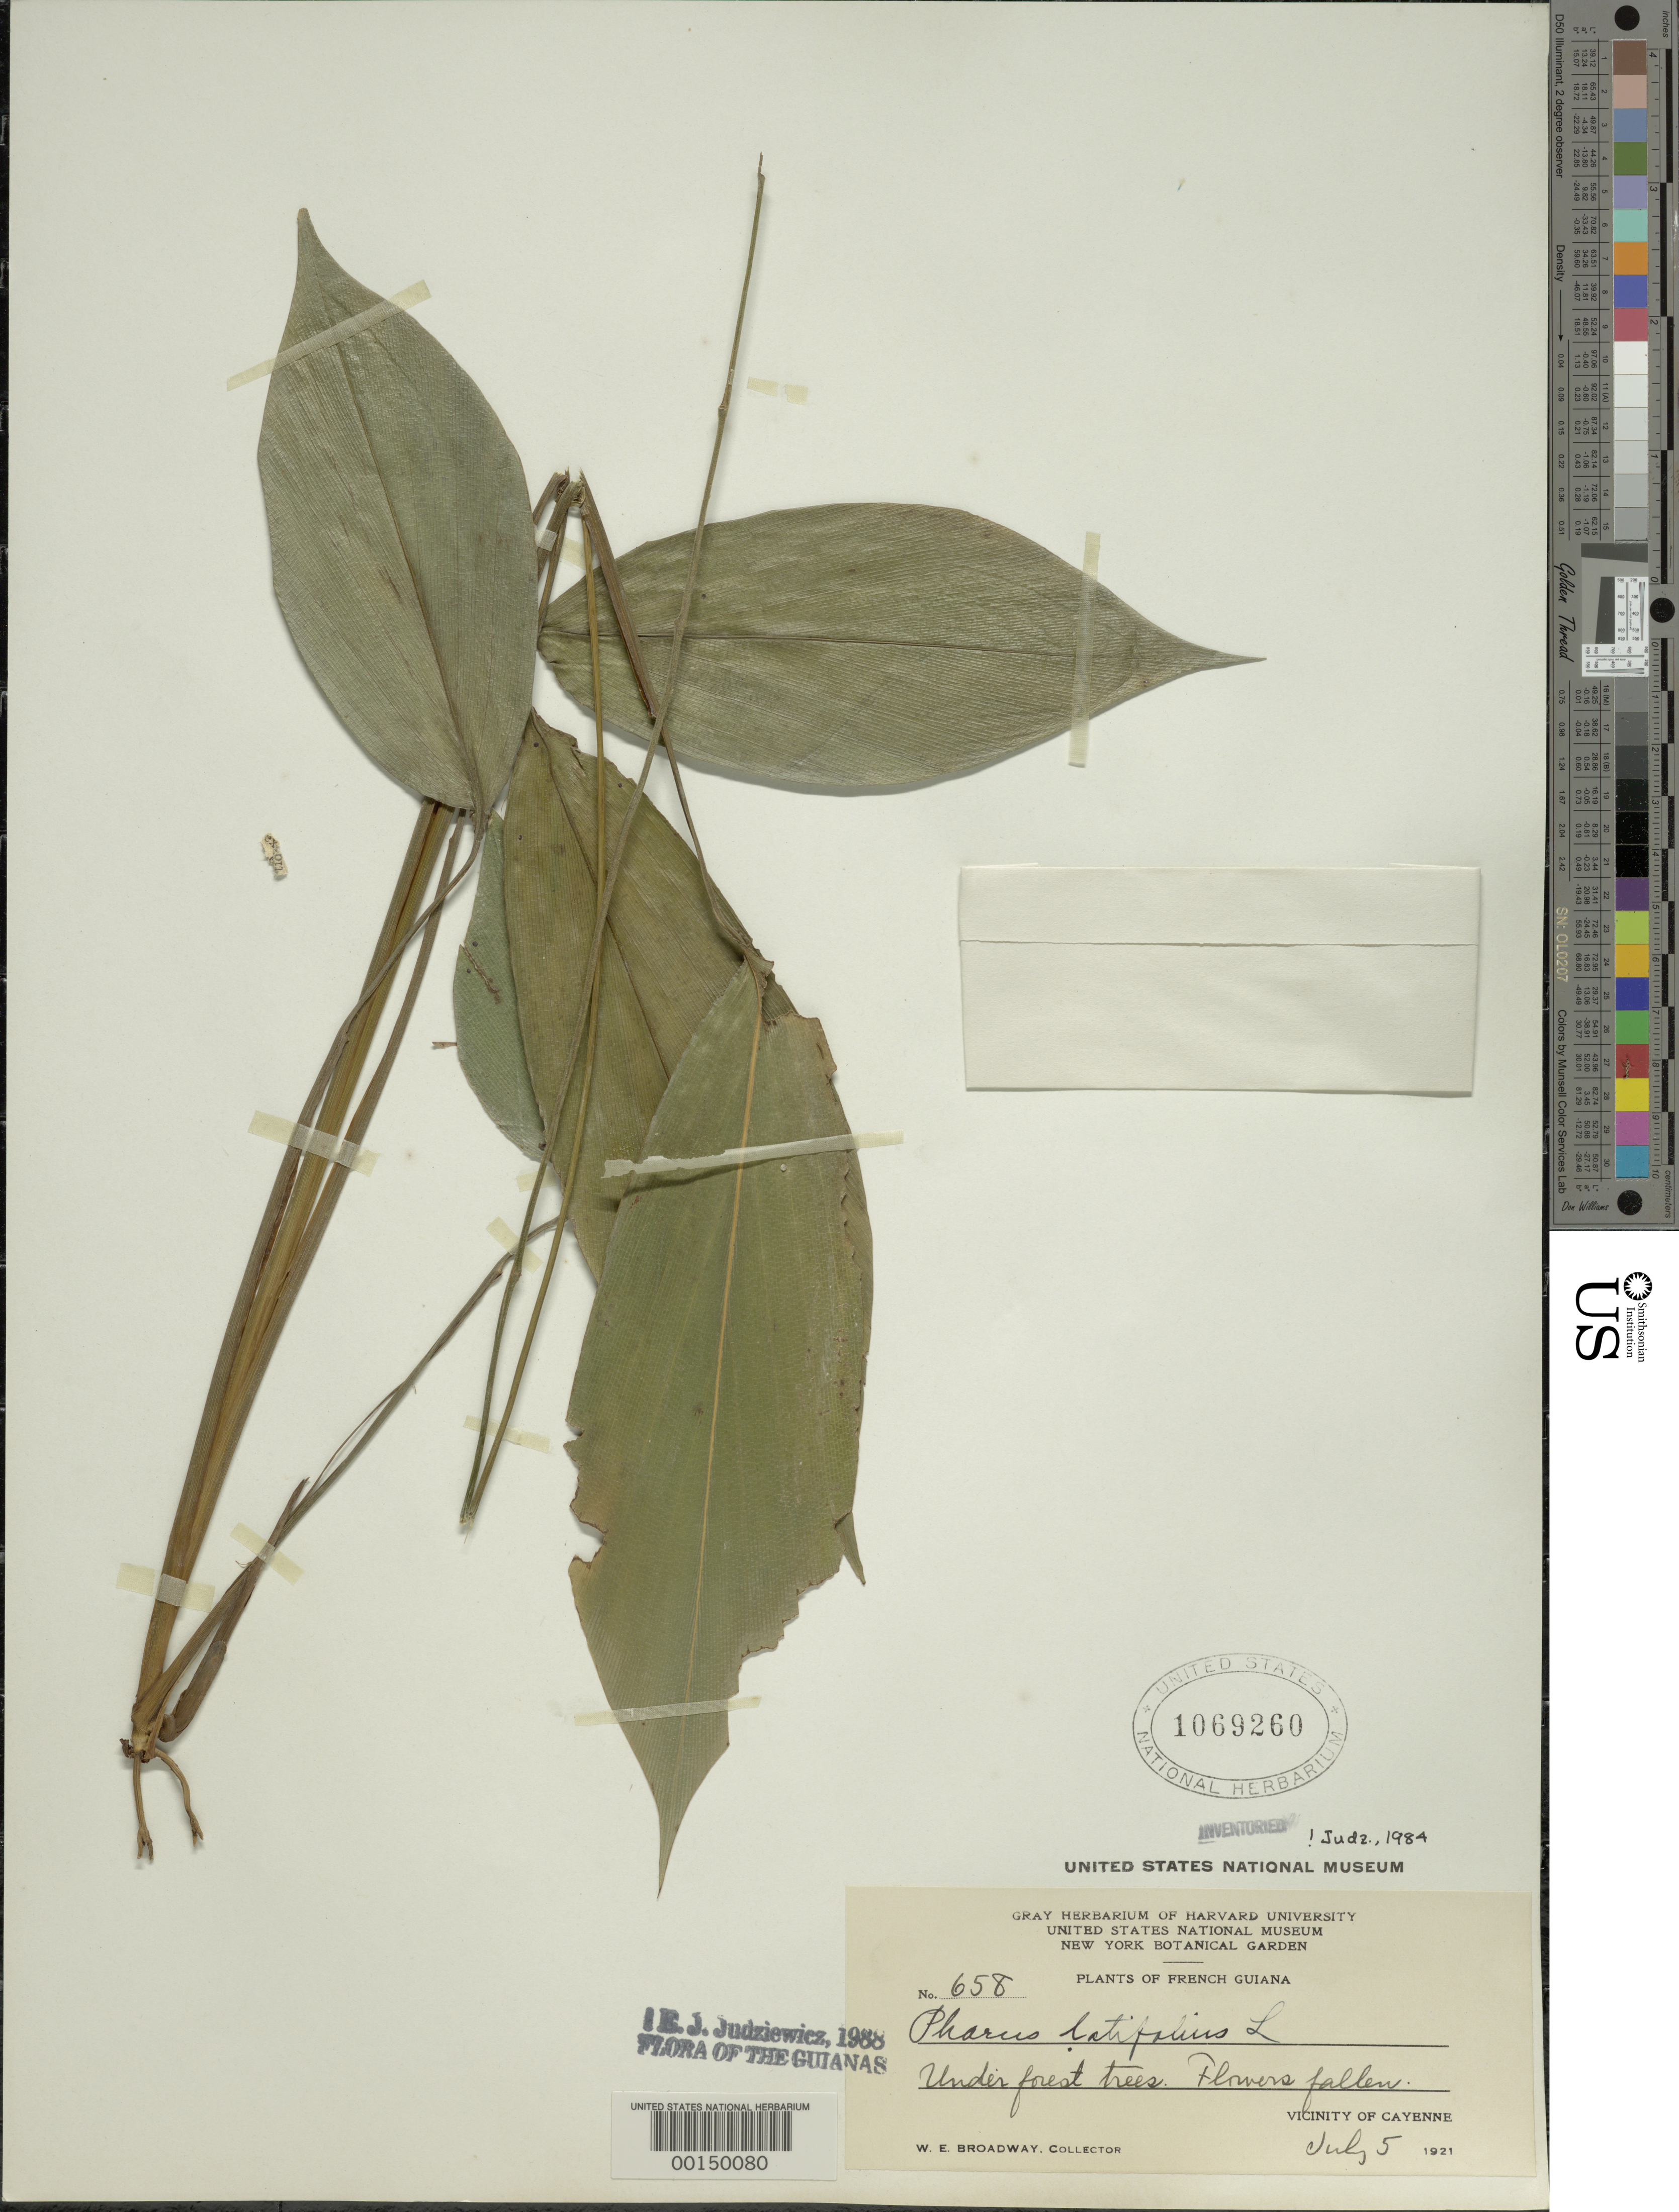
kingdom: Plantae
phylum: Tracheophyta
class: Liliopsida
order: Poales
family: Poaceae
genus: Pharus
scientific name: Pharus latifolius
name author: L.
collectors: W. E. Broadway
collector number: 658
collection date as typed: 05 Jul 1921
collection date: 1921-07-05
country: French Guiana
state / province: Cayenne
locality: Cayenne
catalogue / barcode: US 1069260